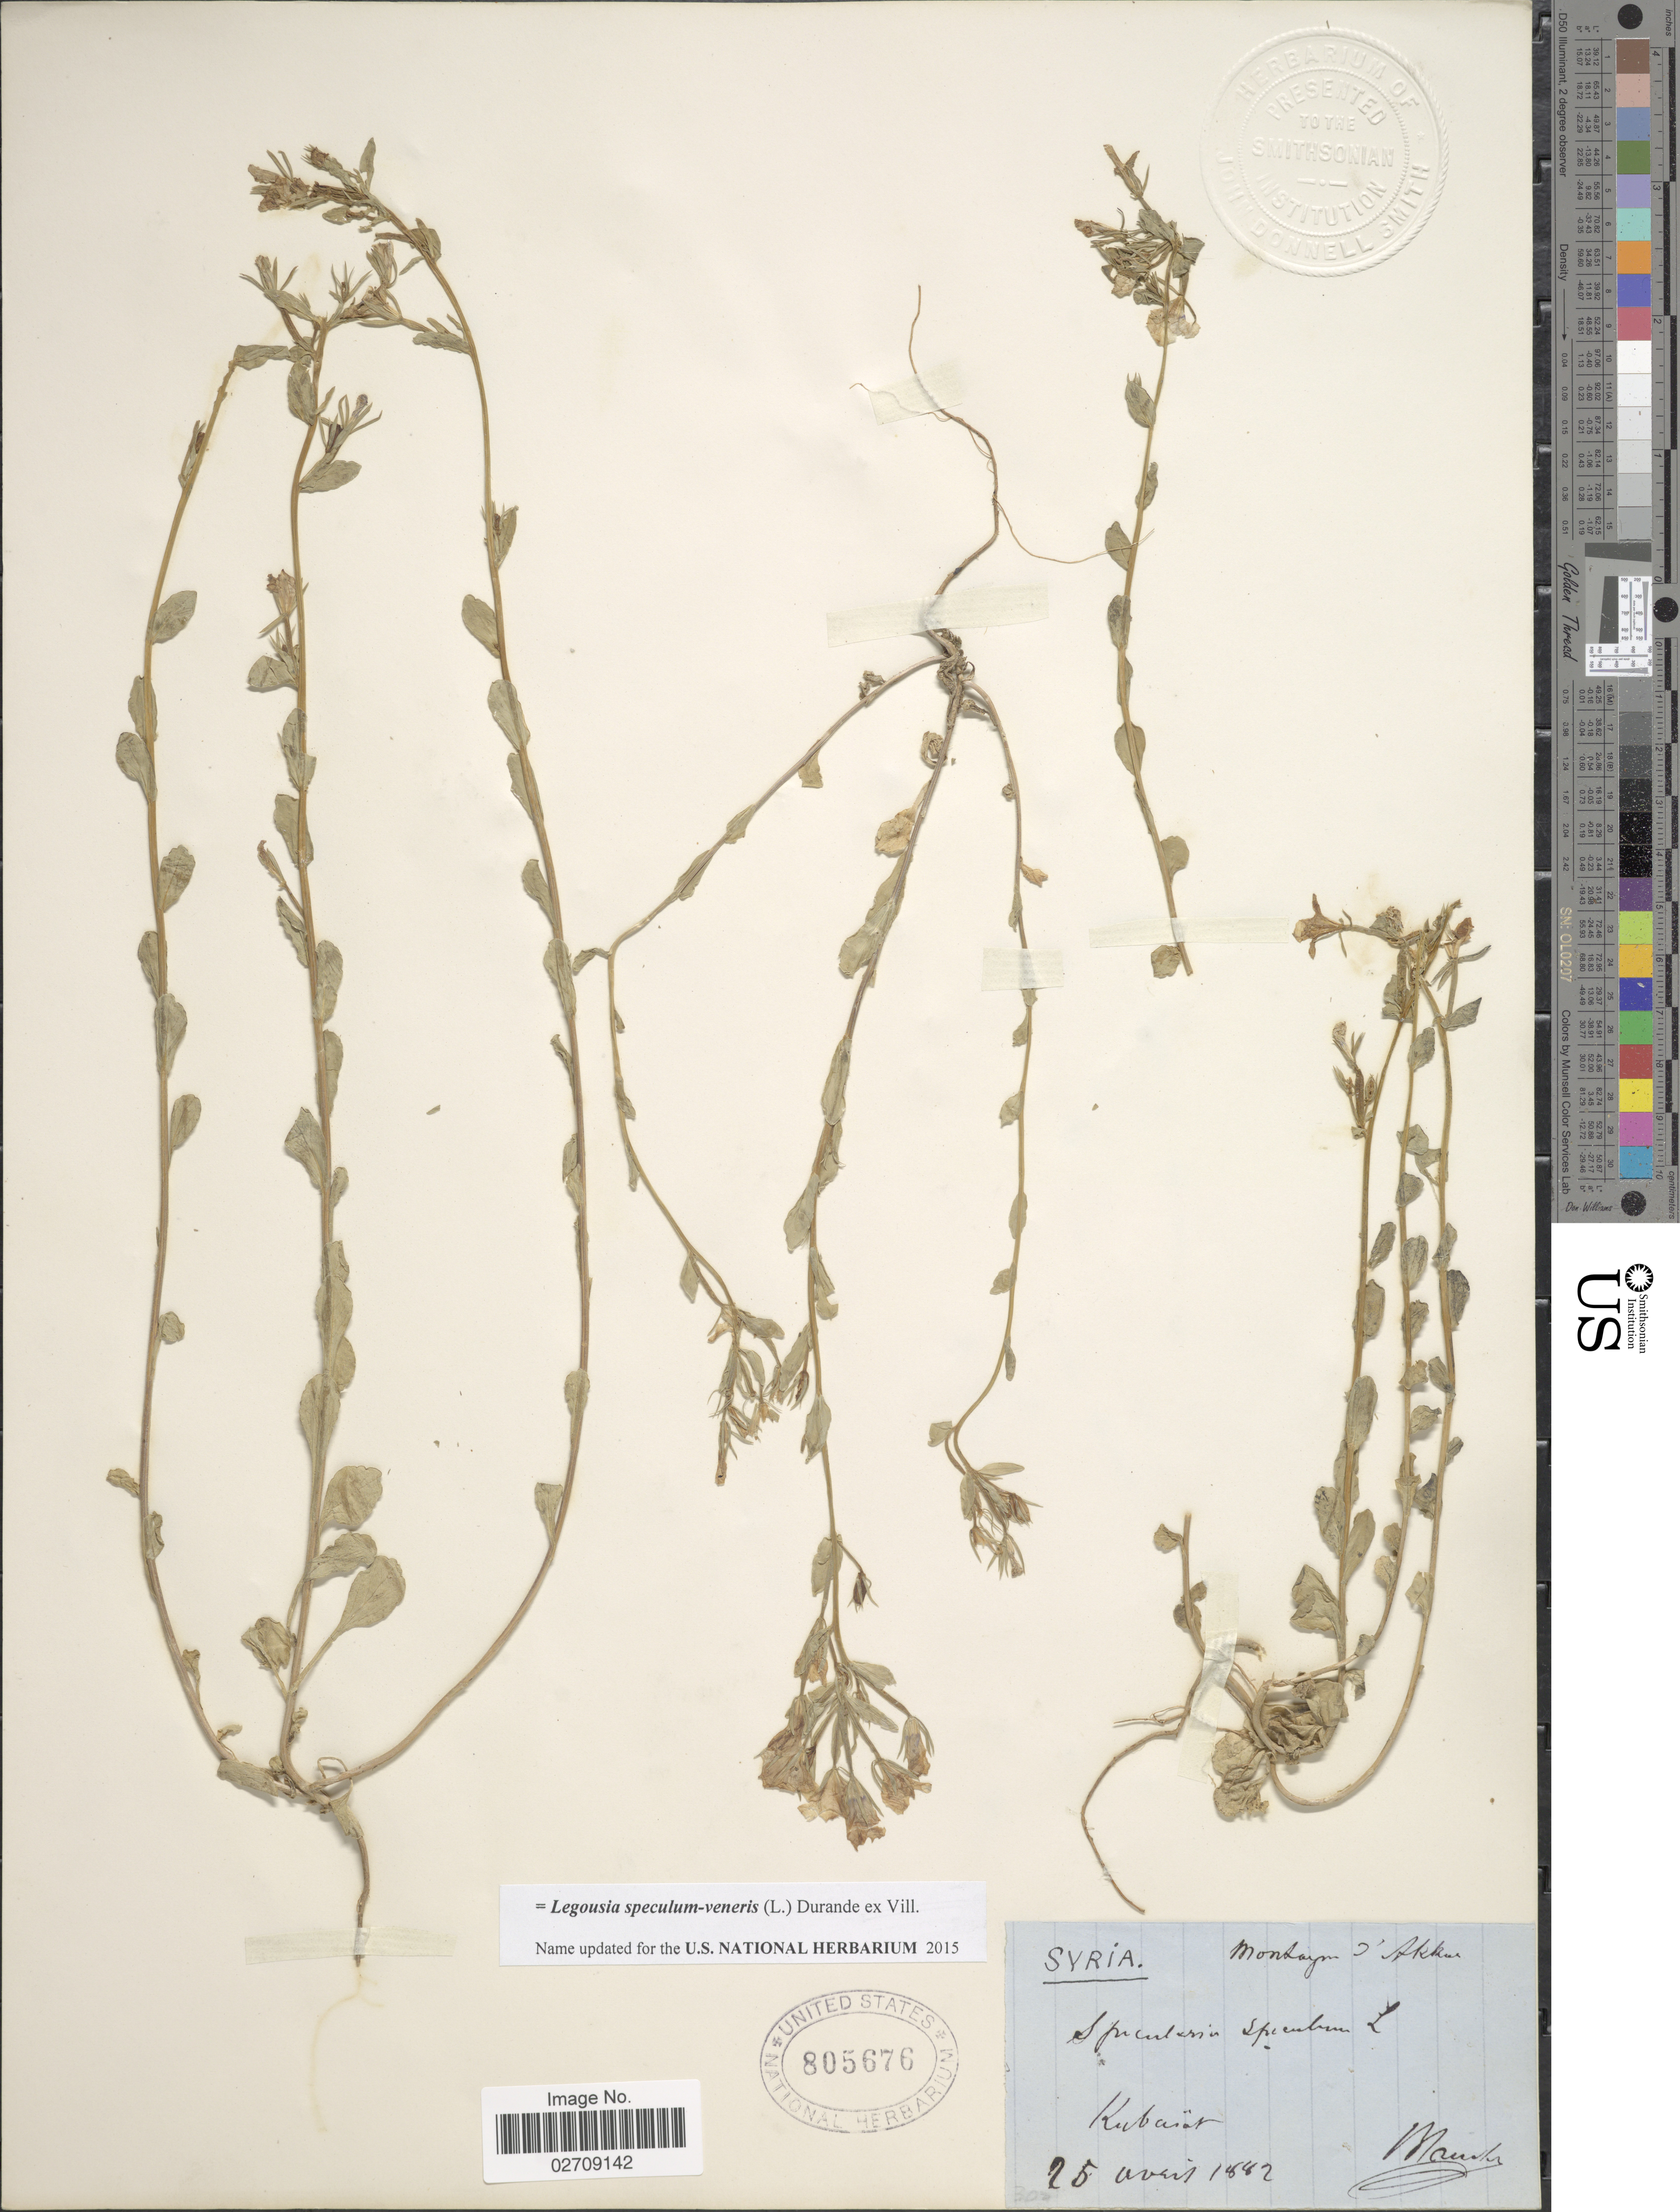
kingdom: Plantae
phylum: Tracheophyta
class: Magnoliopsida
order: Asterales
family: Campanulaceae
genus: Legousia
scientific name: Legousia speculum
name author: Fisch.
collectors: I. Blanche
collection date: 1882-04-25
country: Syria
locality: Montagne d'Akkar. Kubasat [interpreted]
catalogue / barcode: US 805676